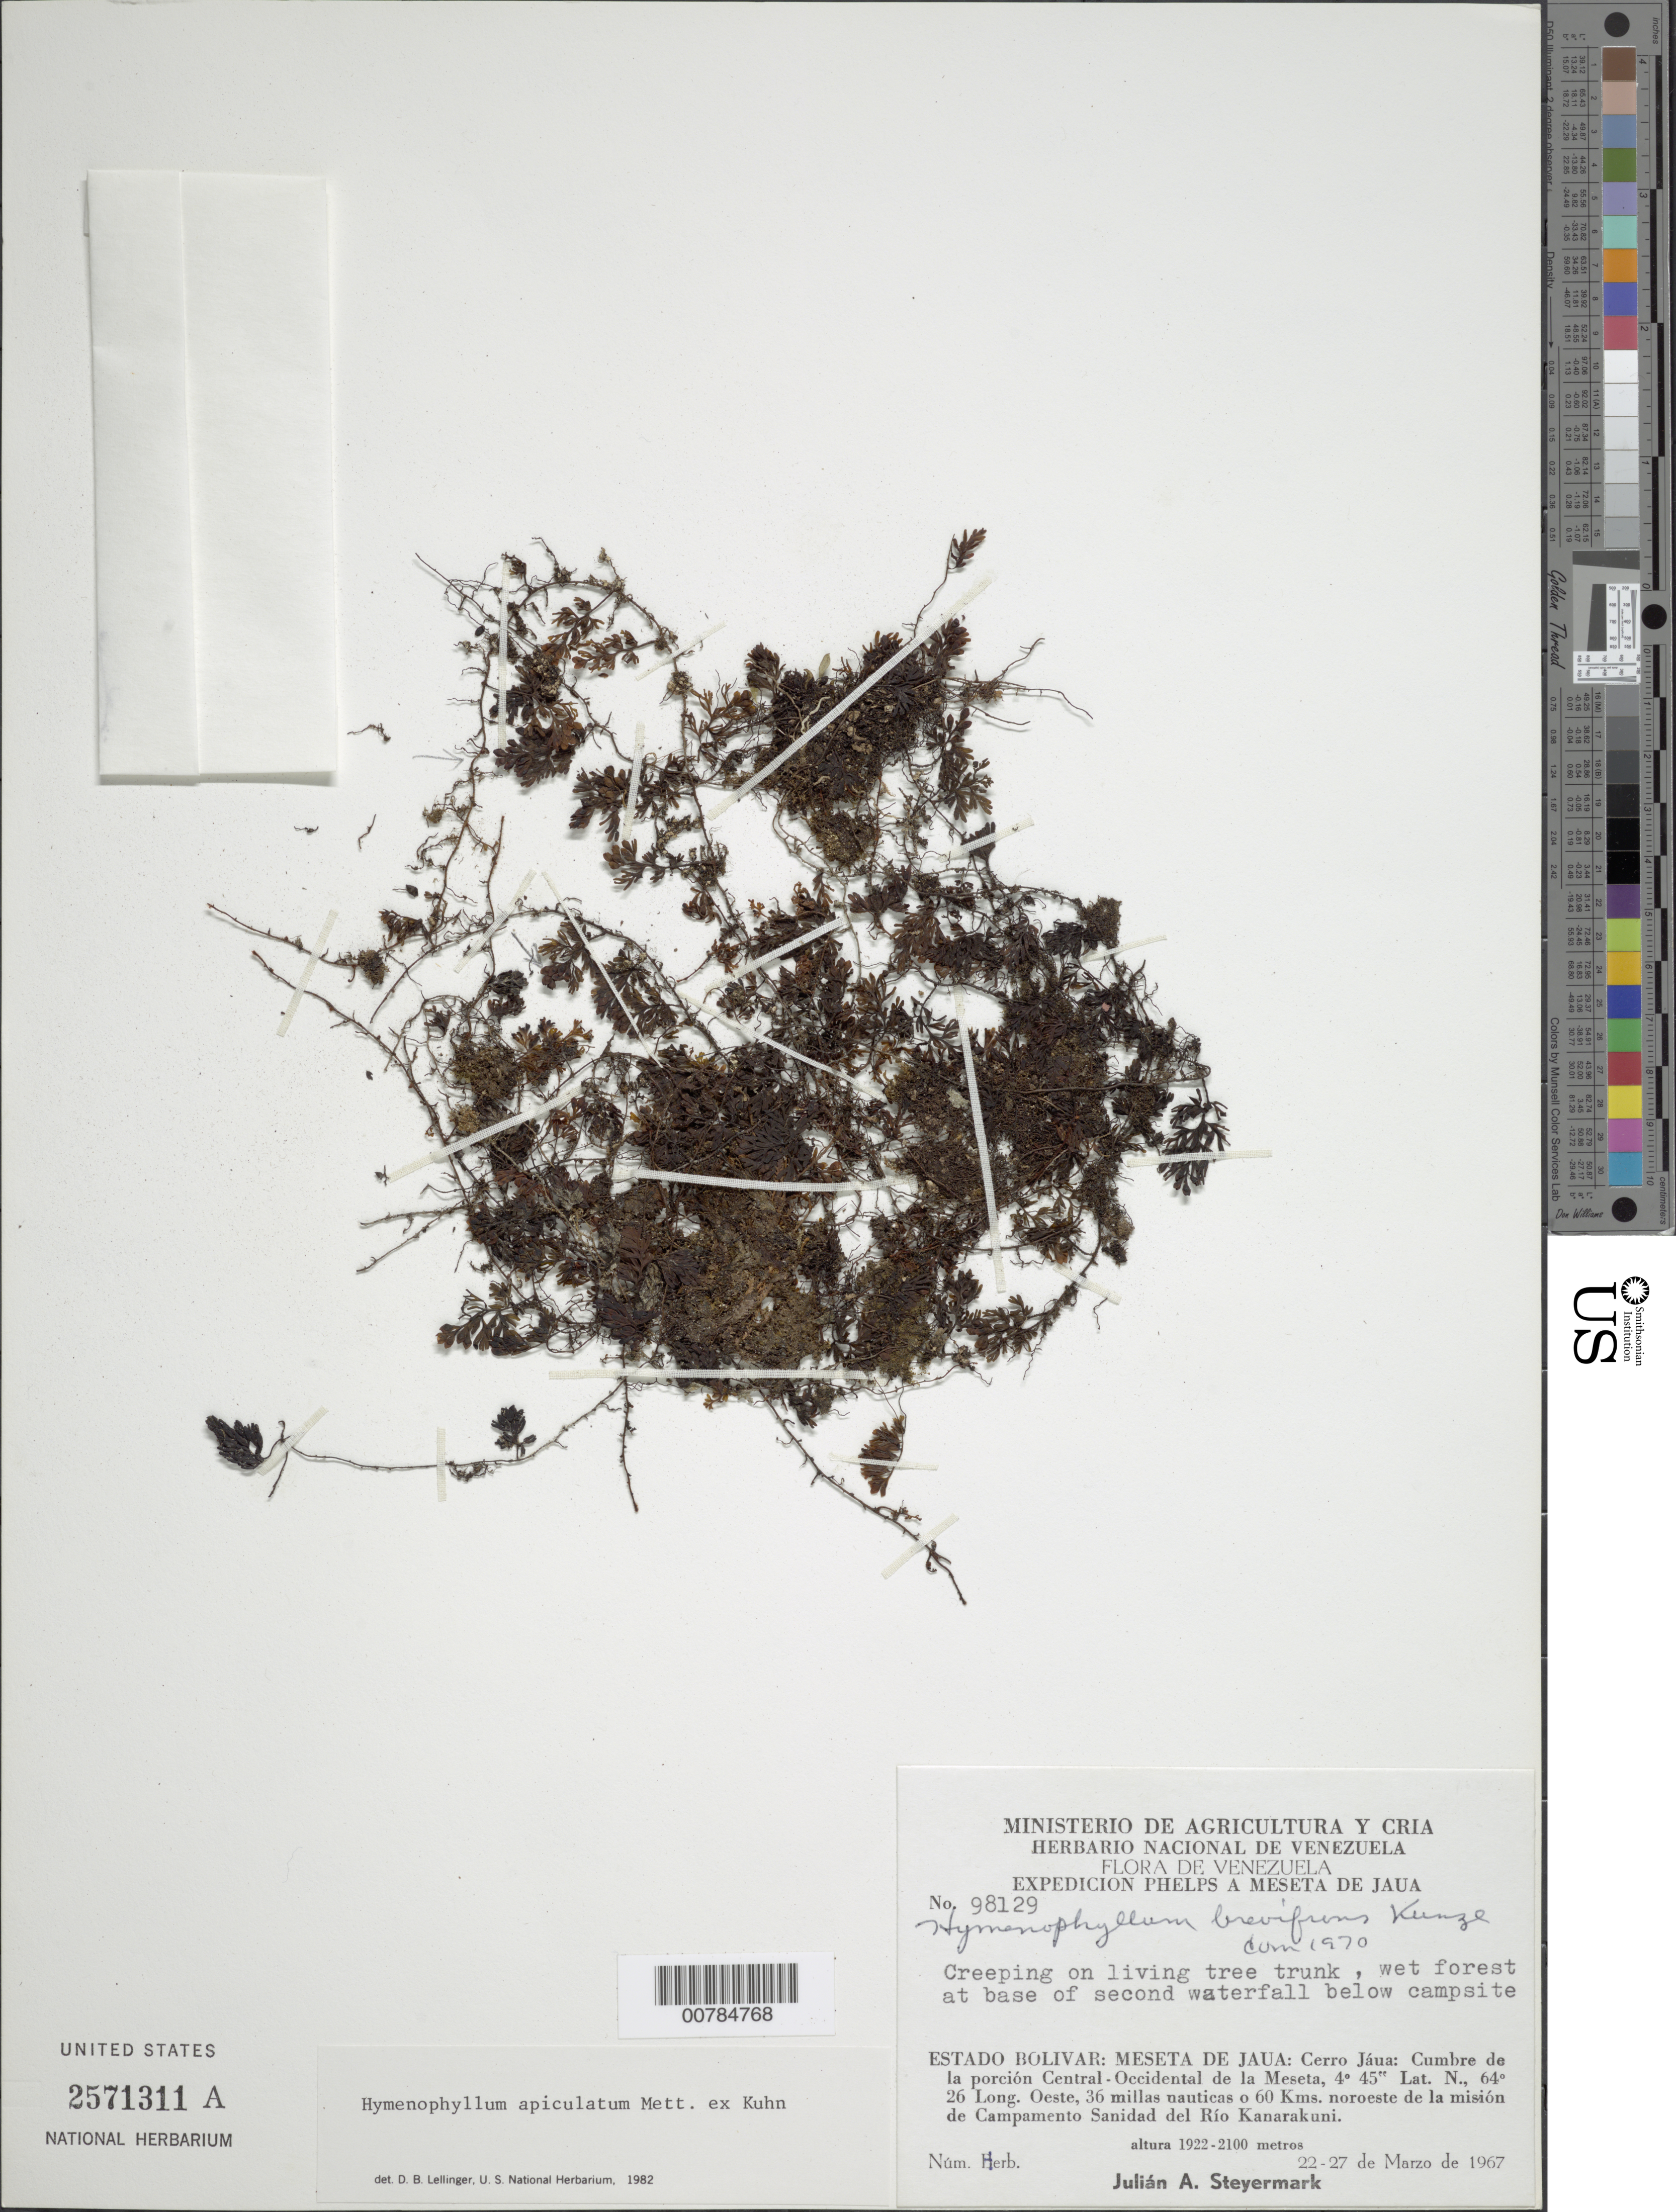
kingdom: Plantae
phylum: Tracheophyta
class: Polypodiopsida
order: Hymenophyllales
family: Hymenophyllaceae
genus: Hymenophyllum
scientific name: Hymenophyllum apiculatum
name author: Mett. ex Kuhn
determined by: Lellinger, David B., (BOT), Smithsonian Institution - National Museum of Natural History (UNITED STATES)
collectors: J. Steyermark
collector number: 98129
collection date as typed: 22-Mar-67 to 27-Mar-67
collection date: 1967-03-22/1967-03-27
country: Venezuela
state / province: Bolívar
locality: Meseta del Jaua: Cerro Jáua, cumbre de la porcion Central-Occidental de la Meseta, 36 millas nauticas o 60 km NO de la mision de Campamento Sanidad del Río Kanarakuni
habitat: Wet forest at base of waterfall; on living tree trunk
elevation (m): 1922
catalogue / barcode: US 2571311A